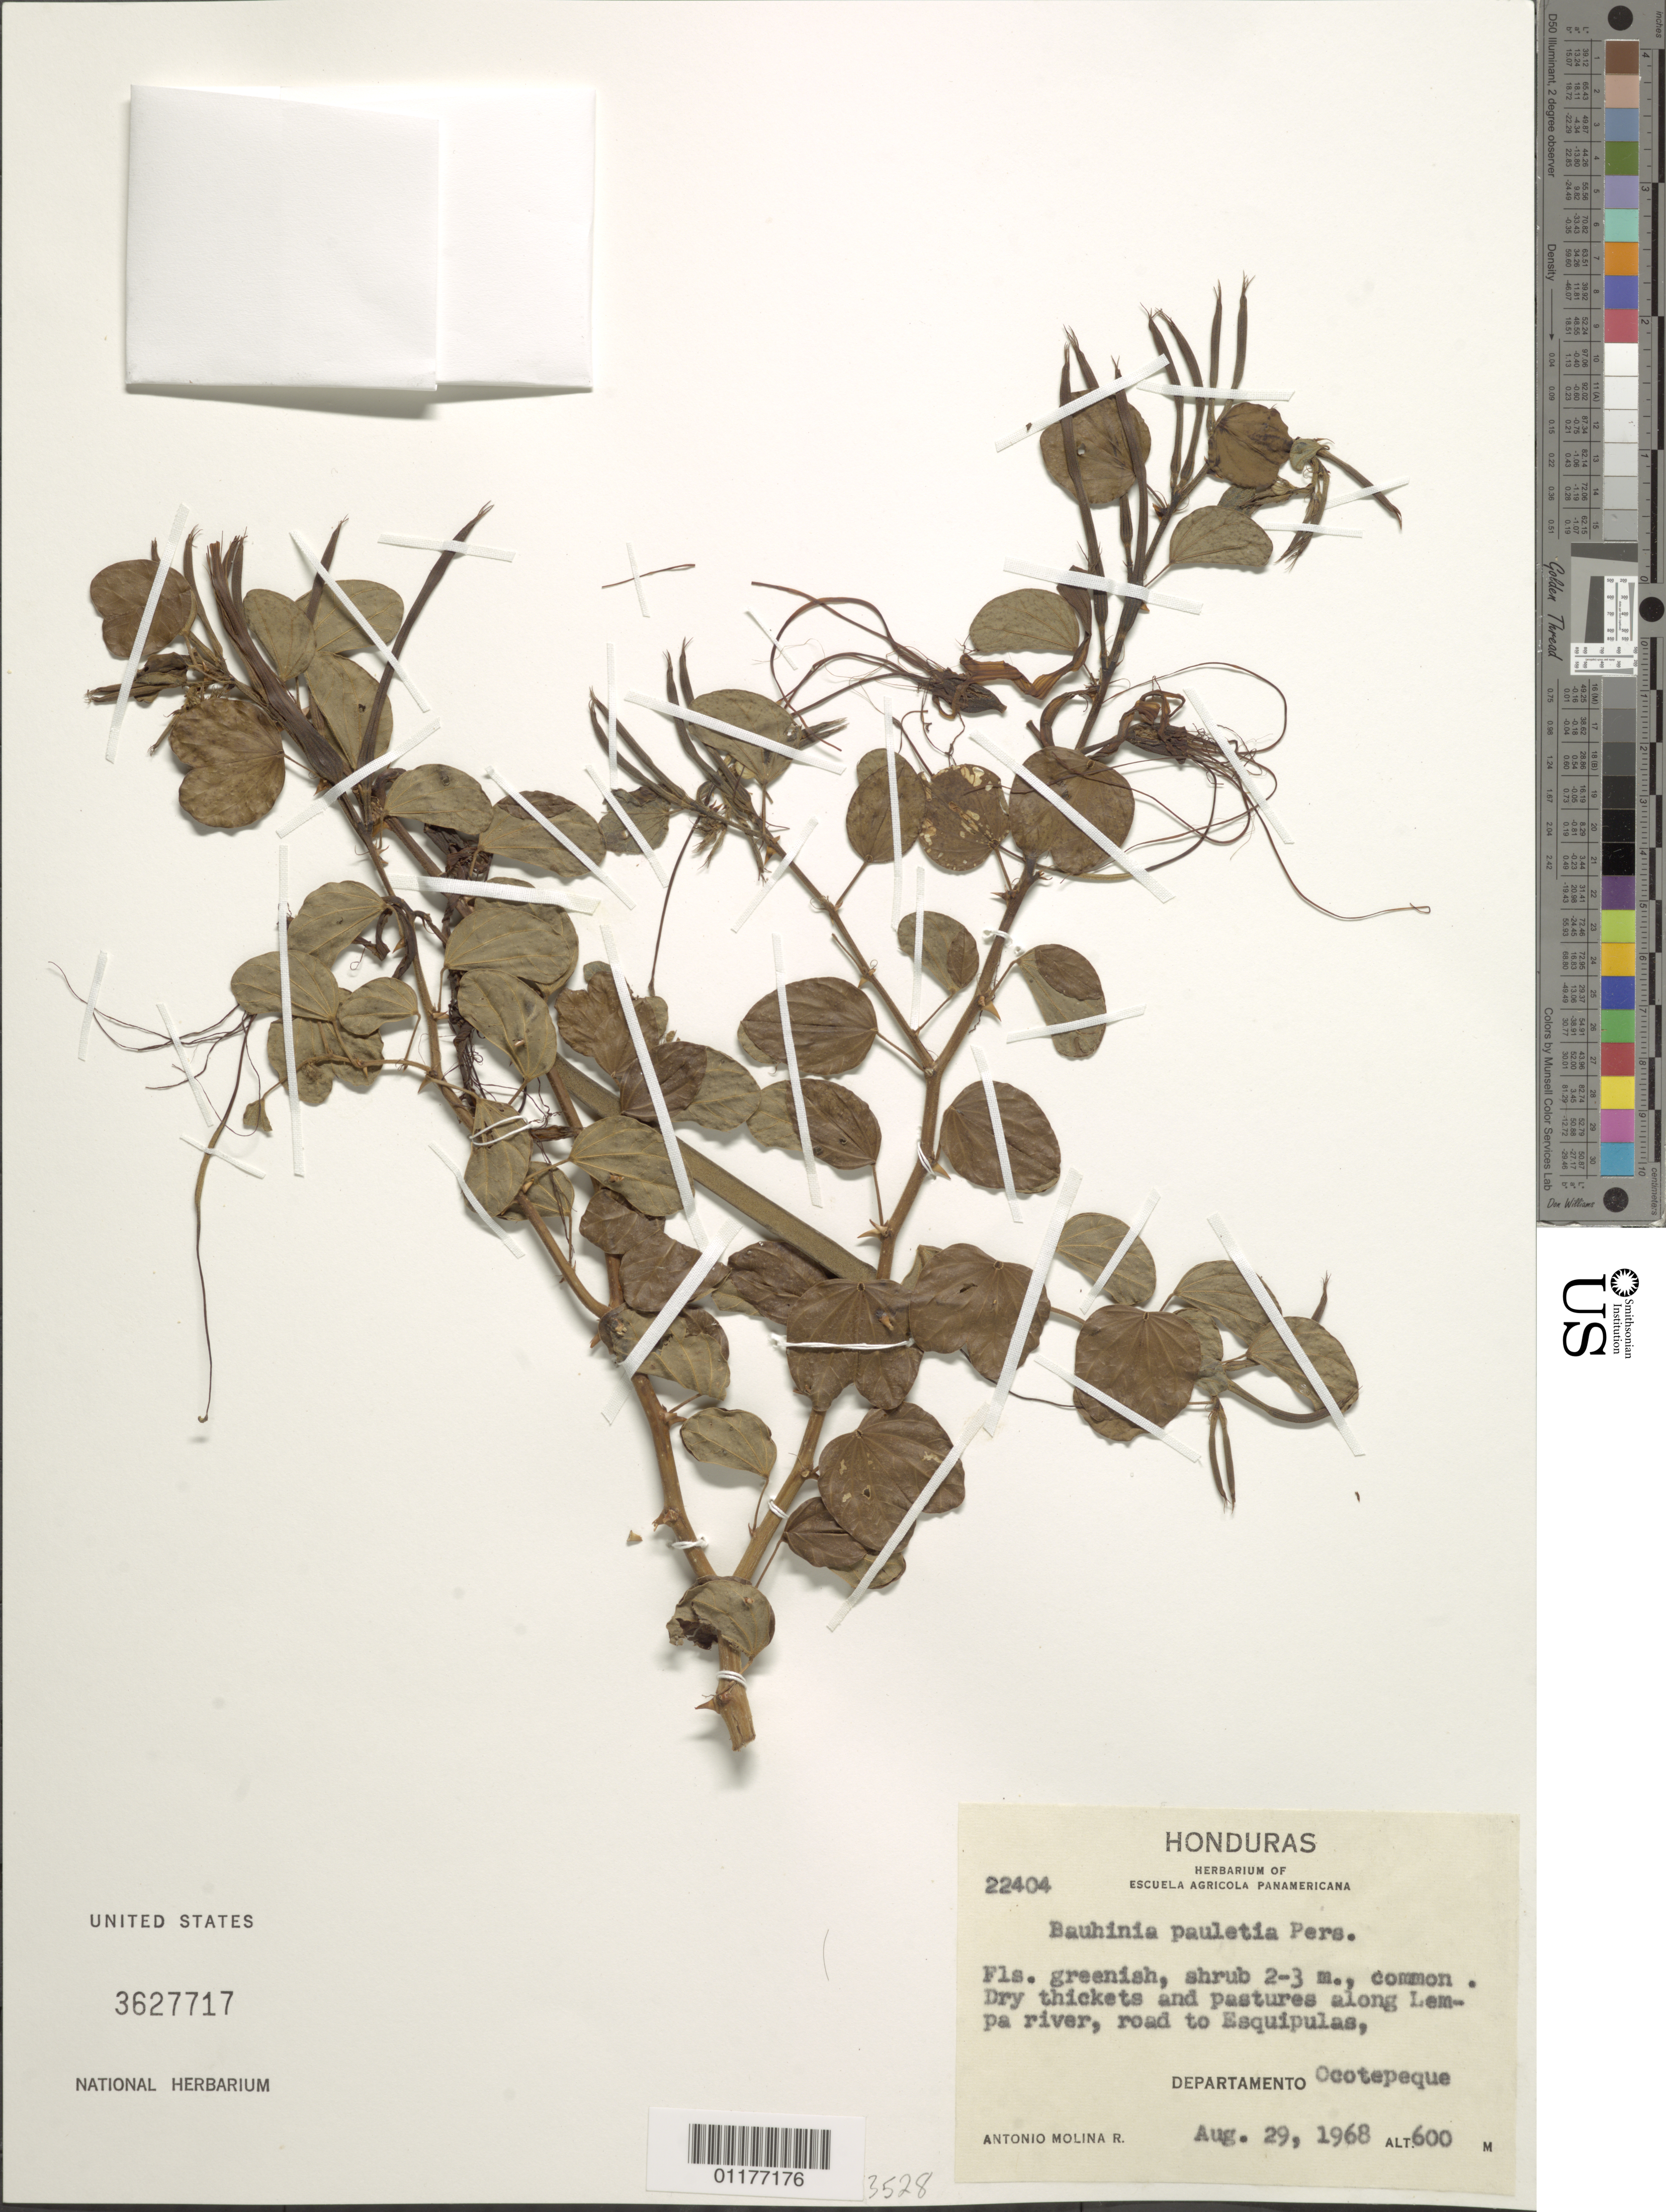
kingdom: Plantae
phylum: Tracheophyta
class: Magnoliopsida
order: Fabales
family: Fabaceae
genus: Bauhinia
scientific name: Bauhinia pauletia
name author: Pers.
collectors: A. Molina R.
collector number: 22404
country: Honduras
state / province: Ocotepeque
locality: Along Lempa River, road to Esquipulas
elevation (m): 600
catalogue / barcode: US 3627717